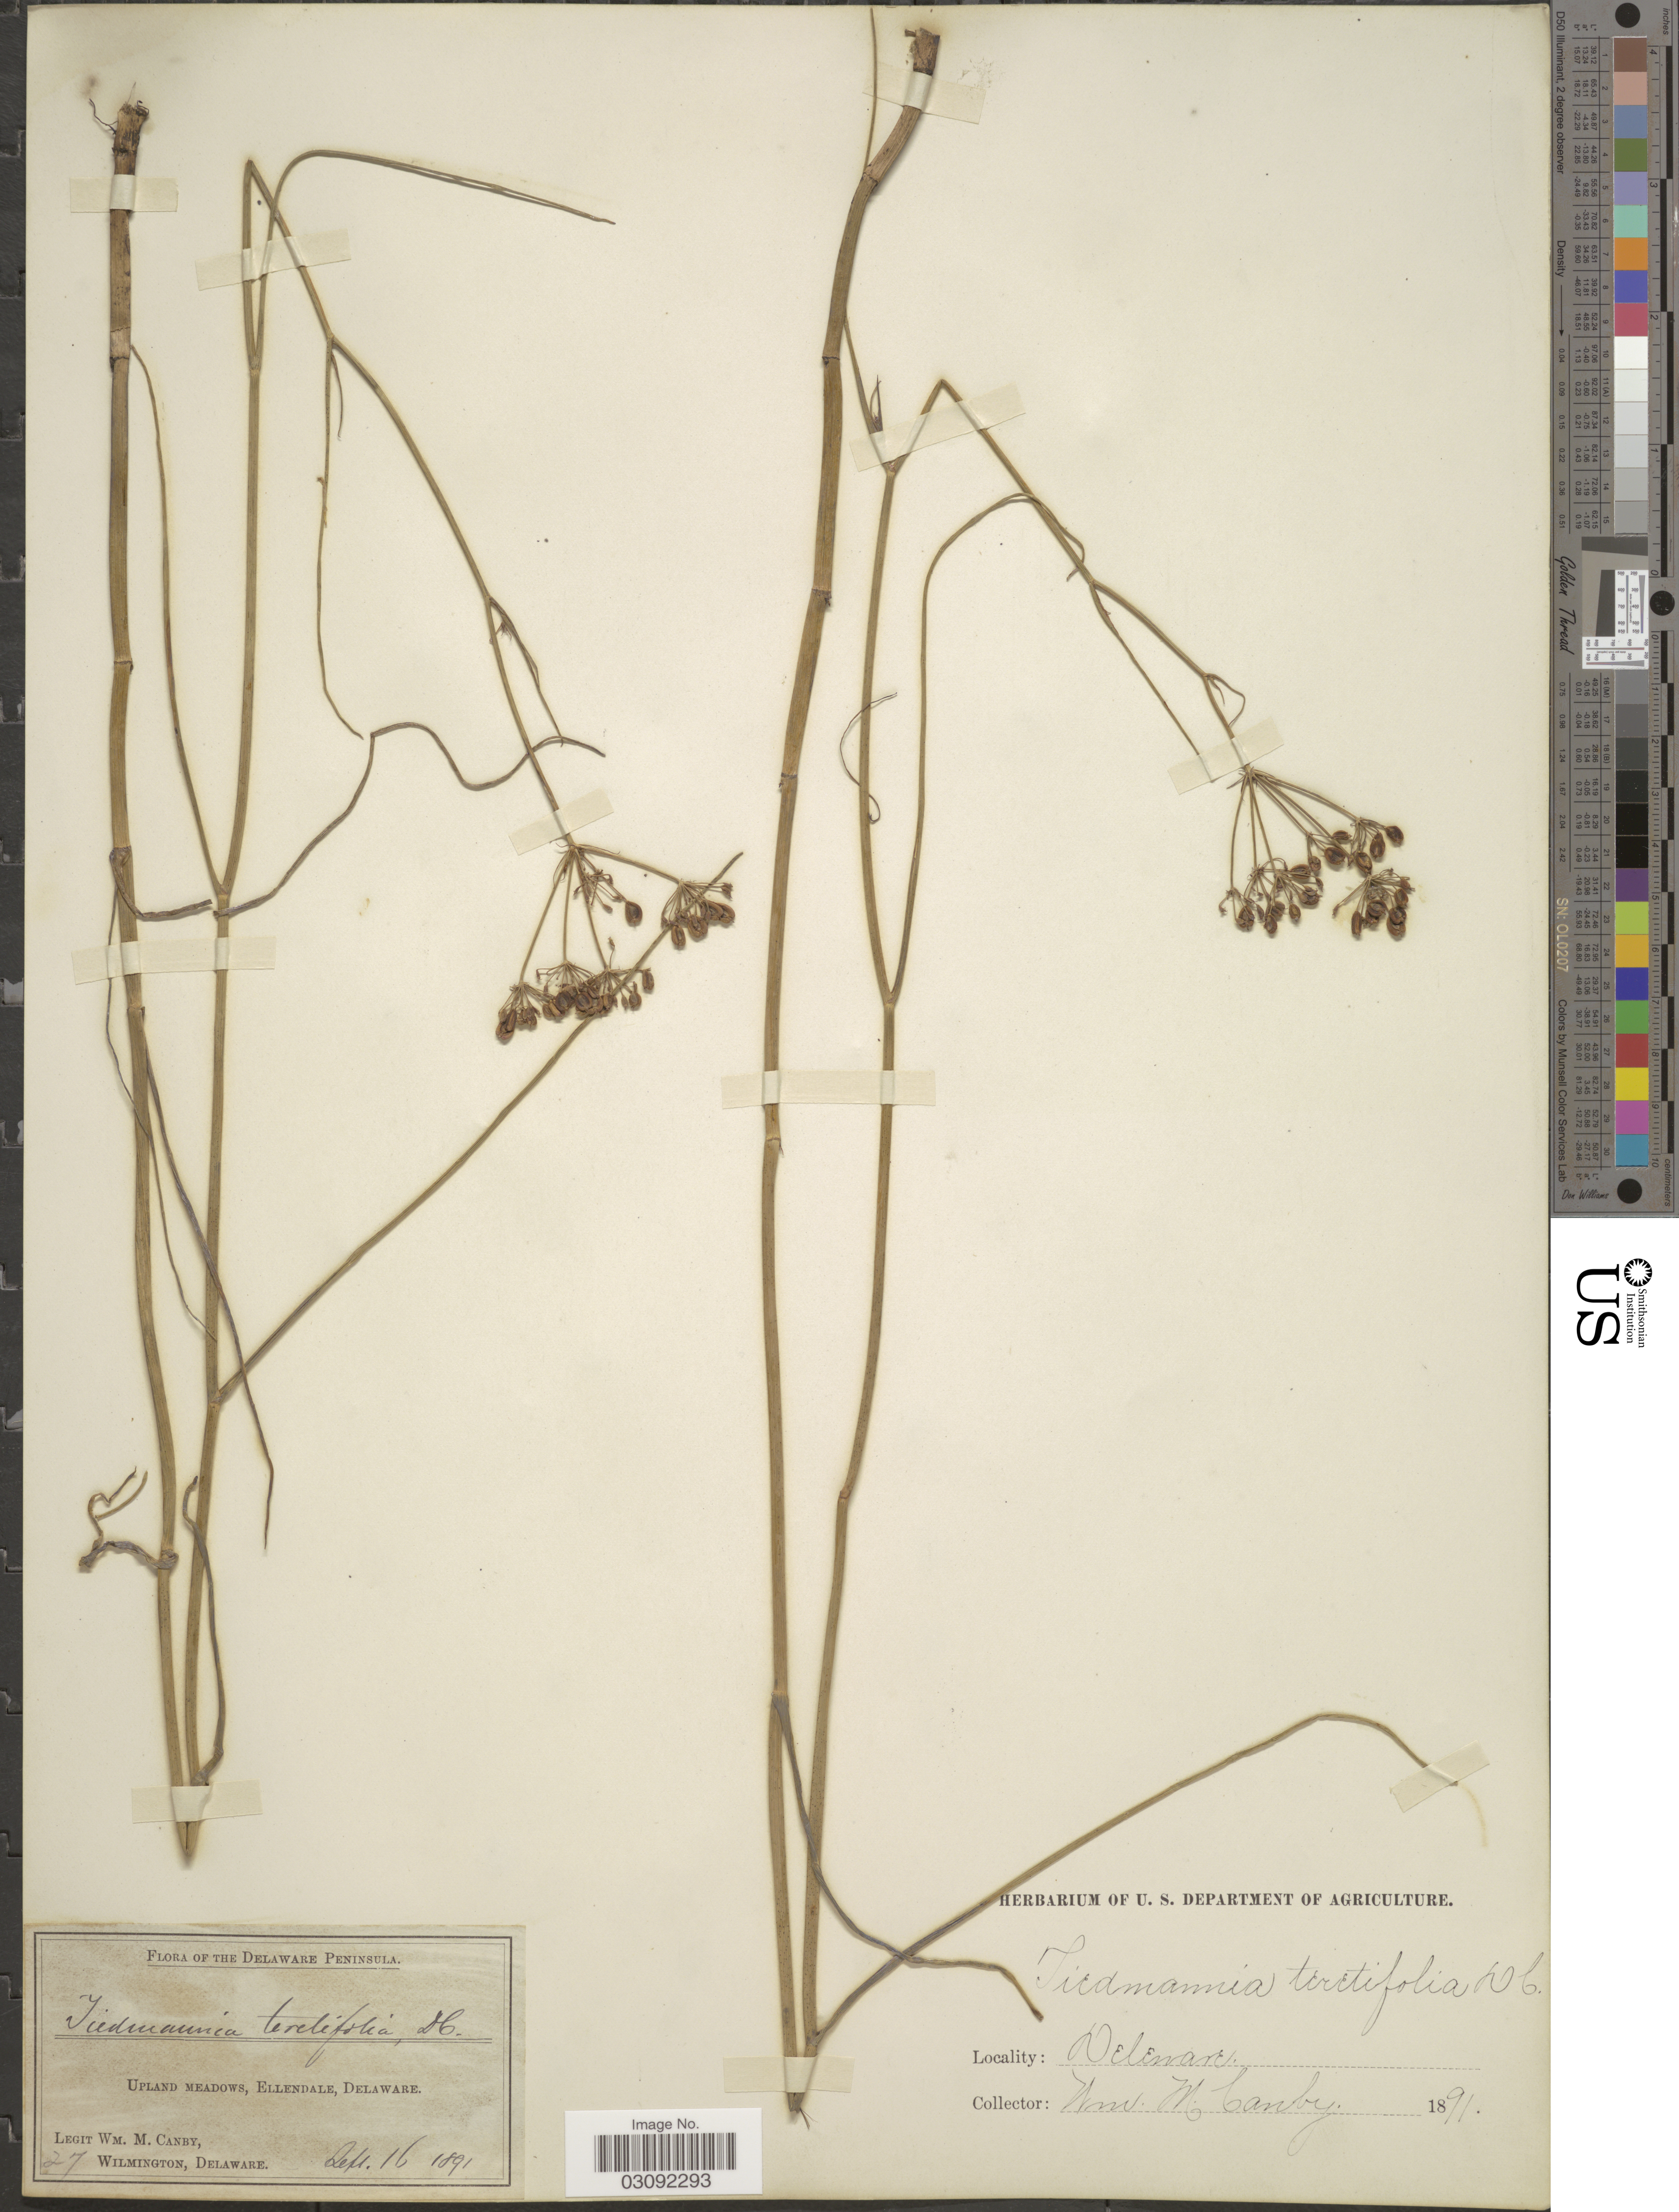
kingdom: Plantae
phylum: Tracheophyta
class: Magnoliopsida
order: Apiales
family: Apiaceae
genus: Oxypolis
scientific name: Oxypolis filiformis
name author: (Walter) Britton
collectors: W. M. Canby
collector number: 27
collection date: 1891-09-16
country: United States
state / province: Delaware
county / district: Sussex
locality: Delaware Peninsula. Upland meadows, Ellendale.